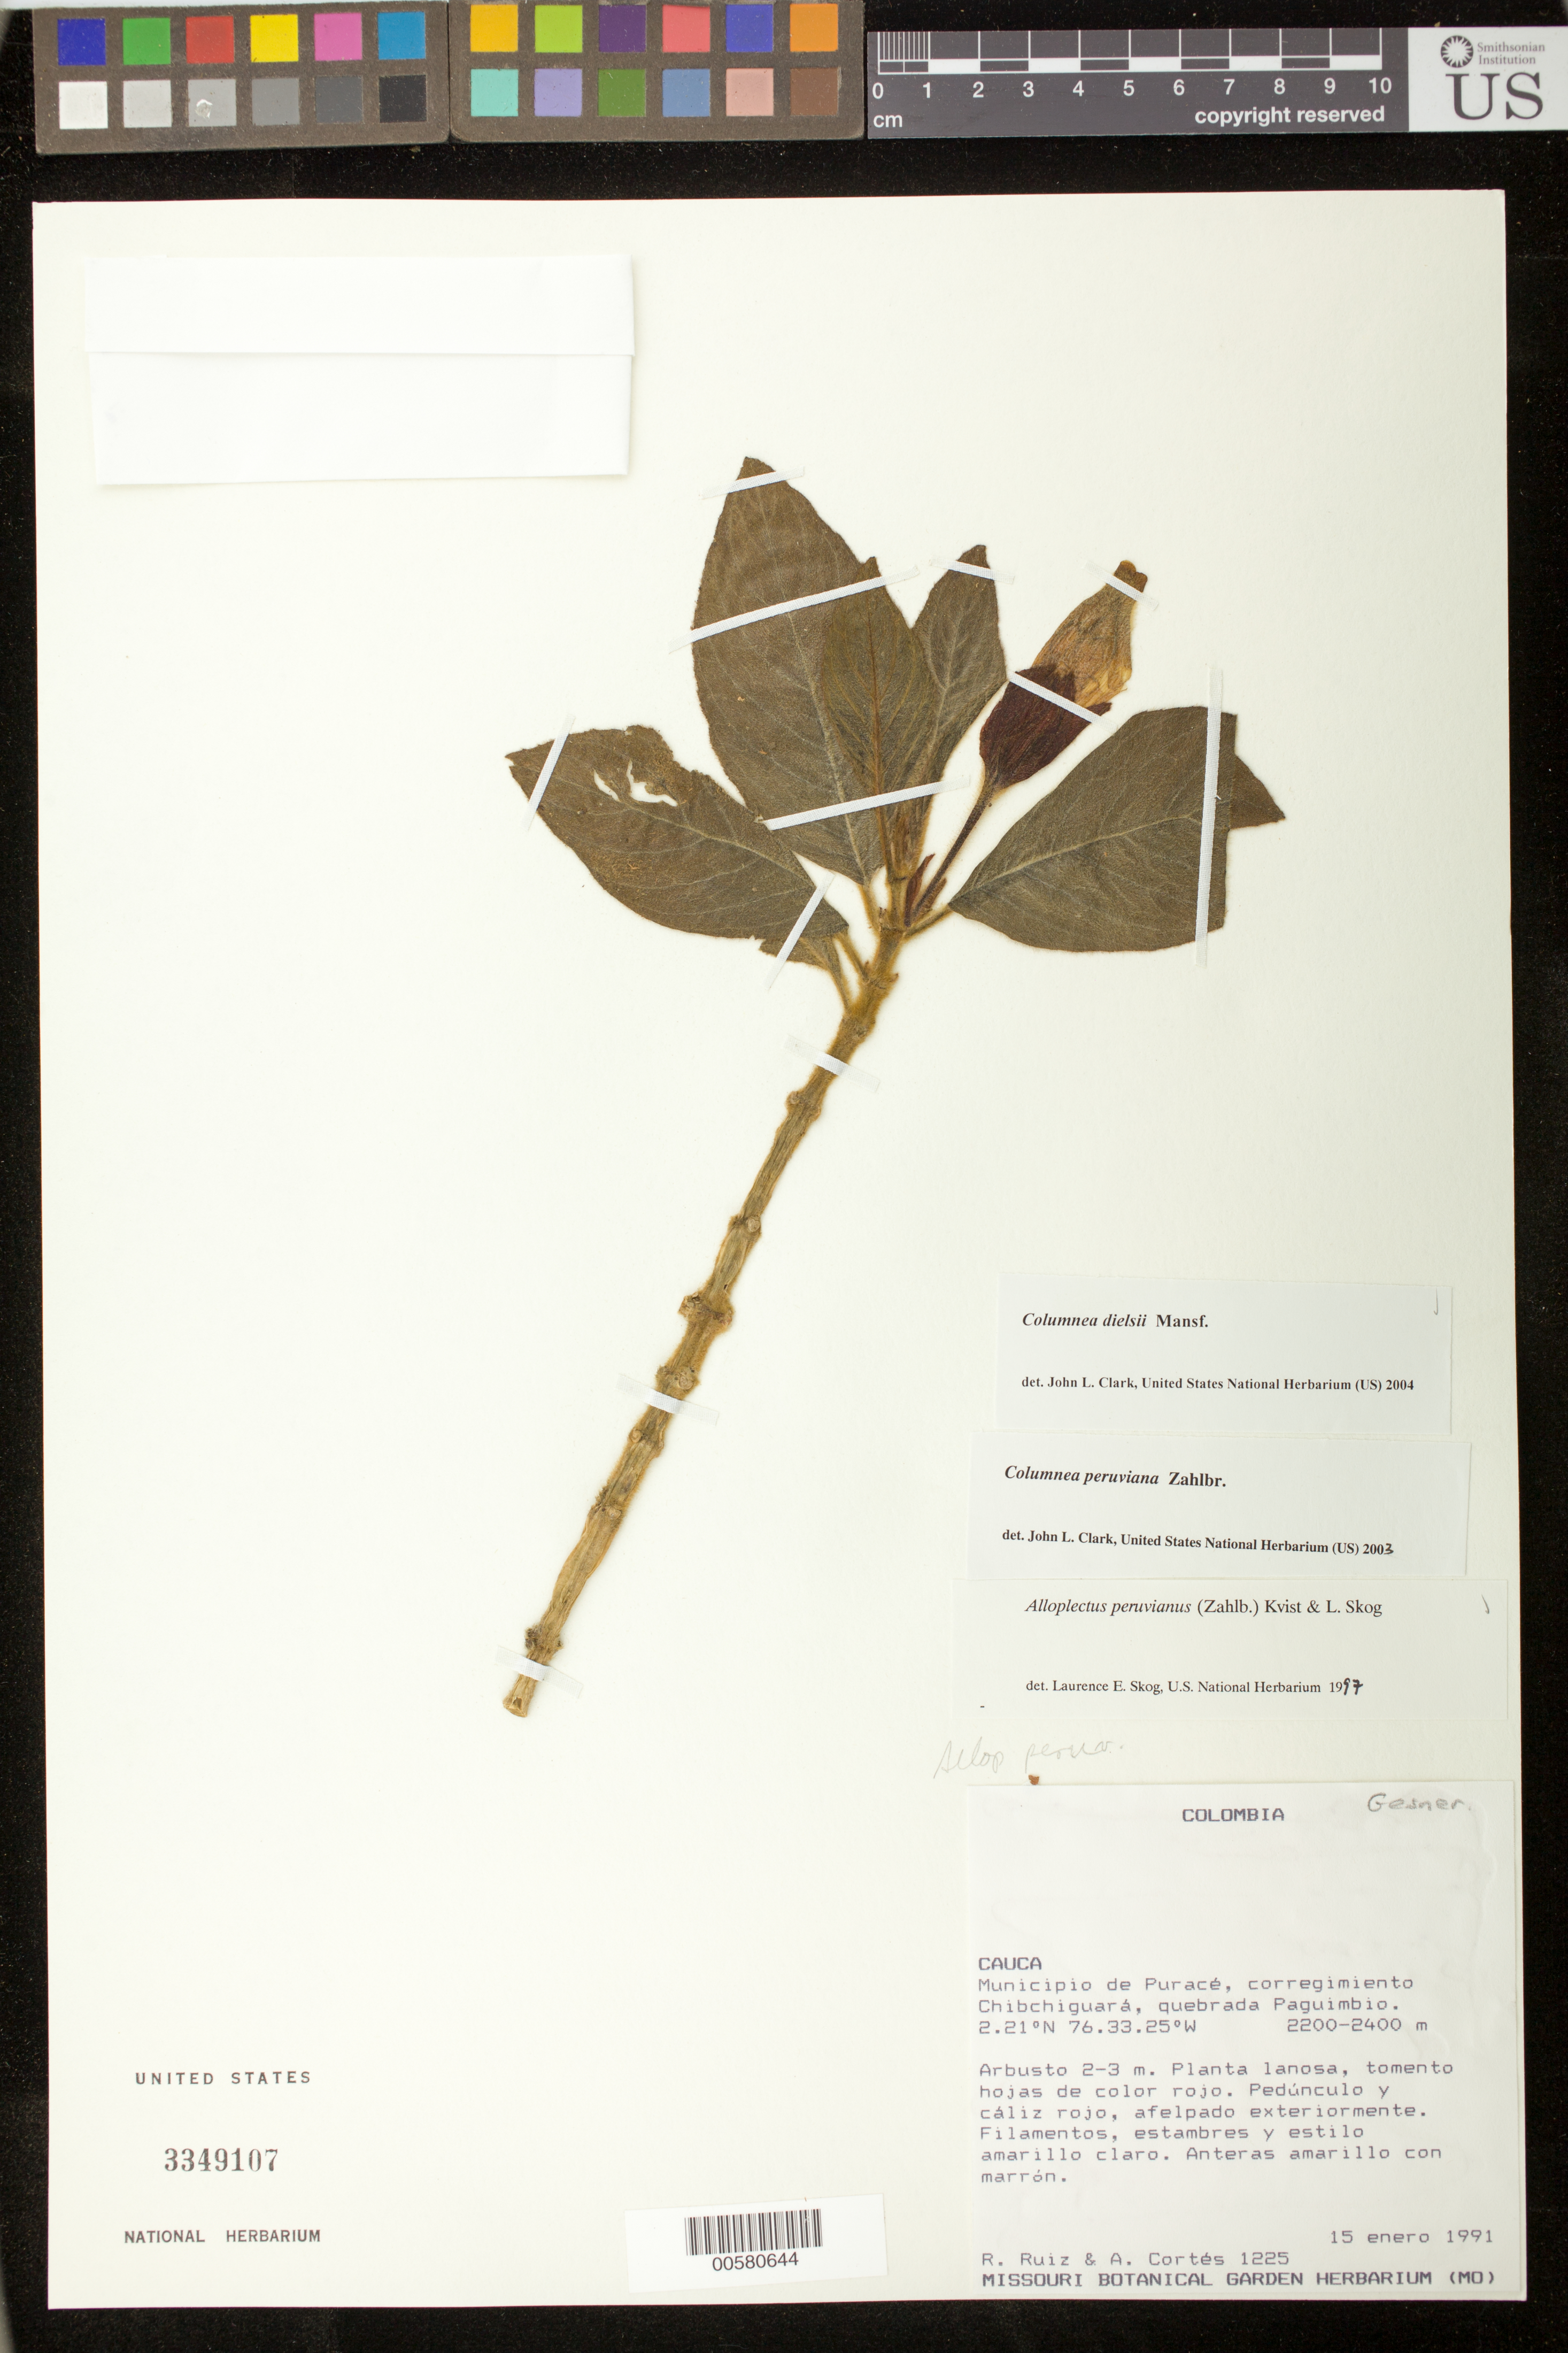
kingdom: Plantae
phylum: Tracheophyta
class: Magnoliopsida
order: Lamiales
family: Gesneriaceae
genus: Columnea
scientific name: Columnea dielsii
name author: Mansf.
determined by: Clark, J. L., (SEL), The Marie Selby Botanical Garden (UNITED STATES)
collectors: R. Ruiz & A. Cortès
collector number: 1225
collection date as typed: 15 Jan 1991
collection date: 1991-01-15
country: Colombia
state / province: Cauca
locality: Mpio. de Puracé, corregimiento Chibchiguará, quebrada Paguimbio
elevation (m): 2200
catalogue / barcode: US 3349107